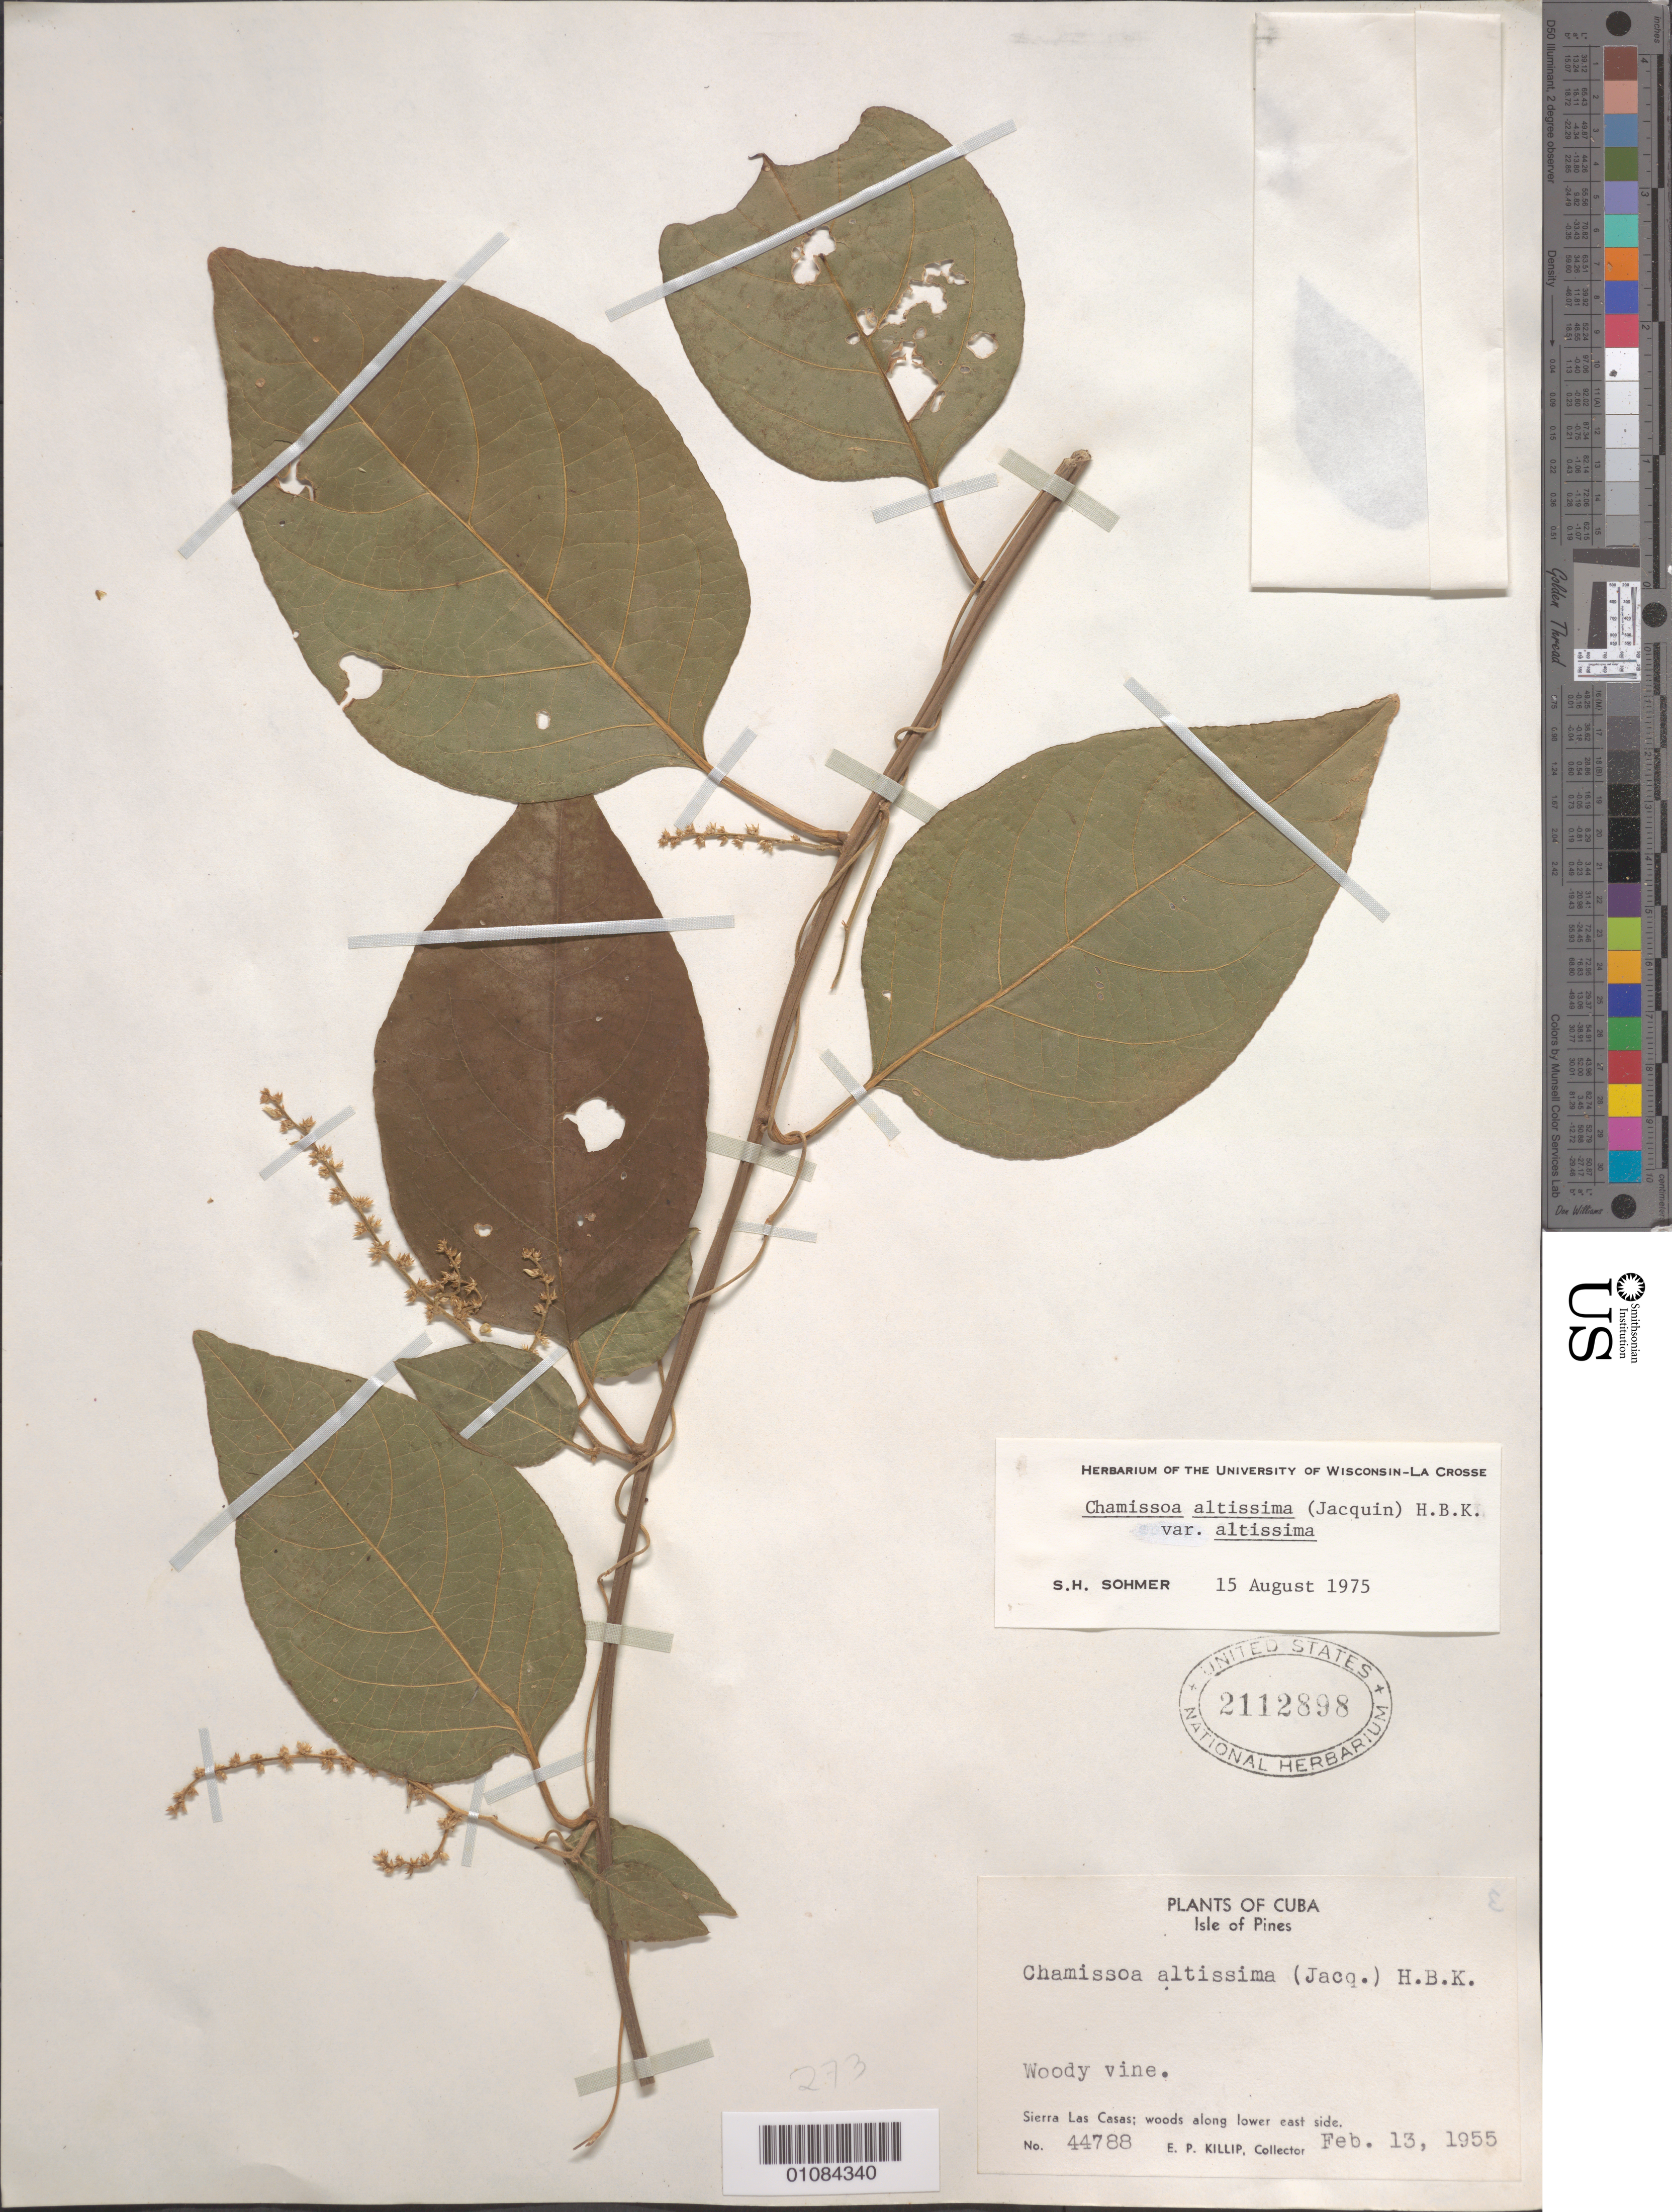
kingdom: Plantae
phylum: Tracheophyta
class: Magnoliopsida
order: Caryophyllales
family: Amaranthaceae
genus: Chamissoa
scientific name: Chamissoa altissima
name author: (Jacq.) Kunth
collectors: E. P. Killip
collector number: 44788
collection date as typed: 13 Feb 1955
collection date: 1955-02-13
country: Cuba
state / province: Isla de La Juventud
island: Isla de la Juventud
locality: Sierra Las Casas; along lower E side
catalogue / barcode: US 2112898